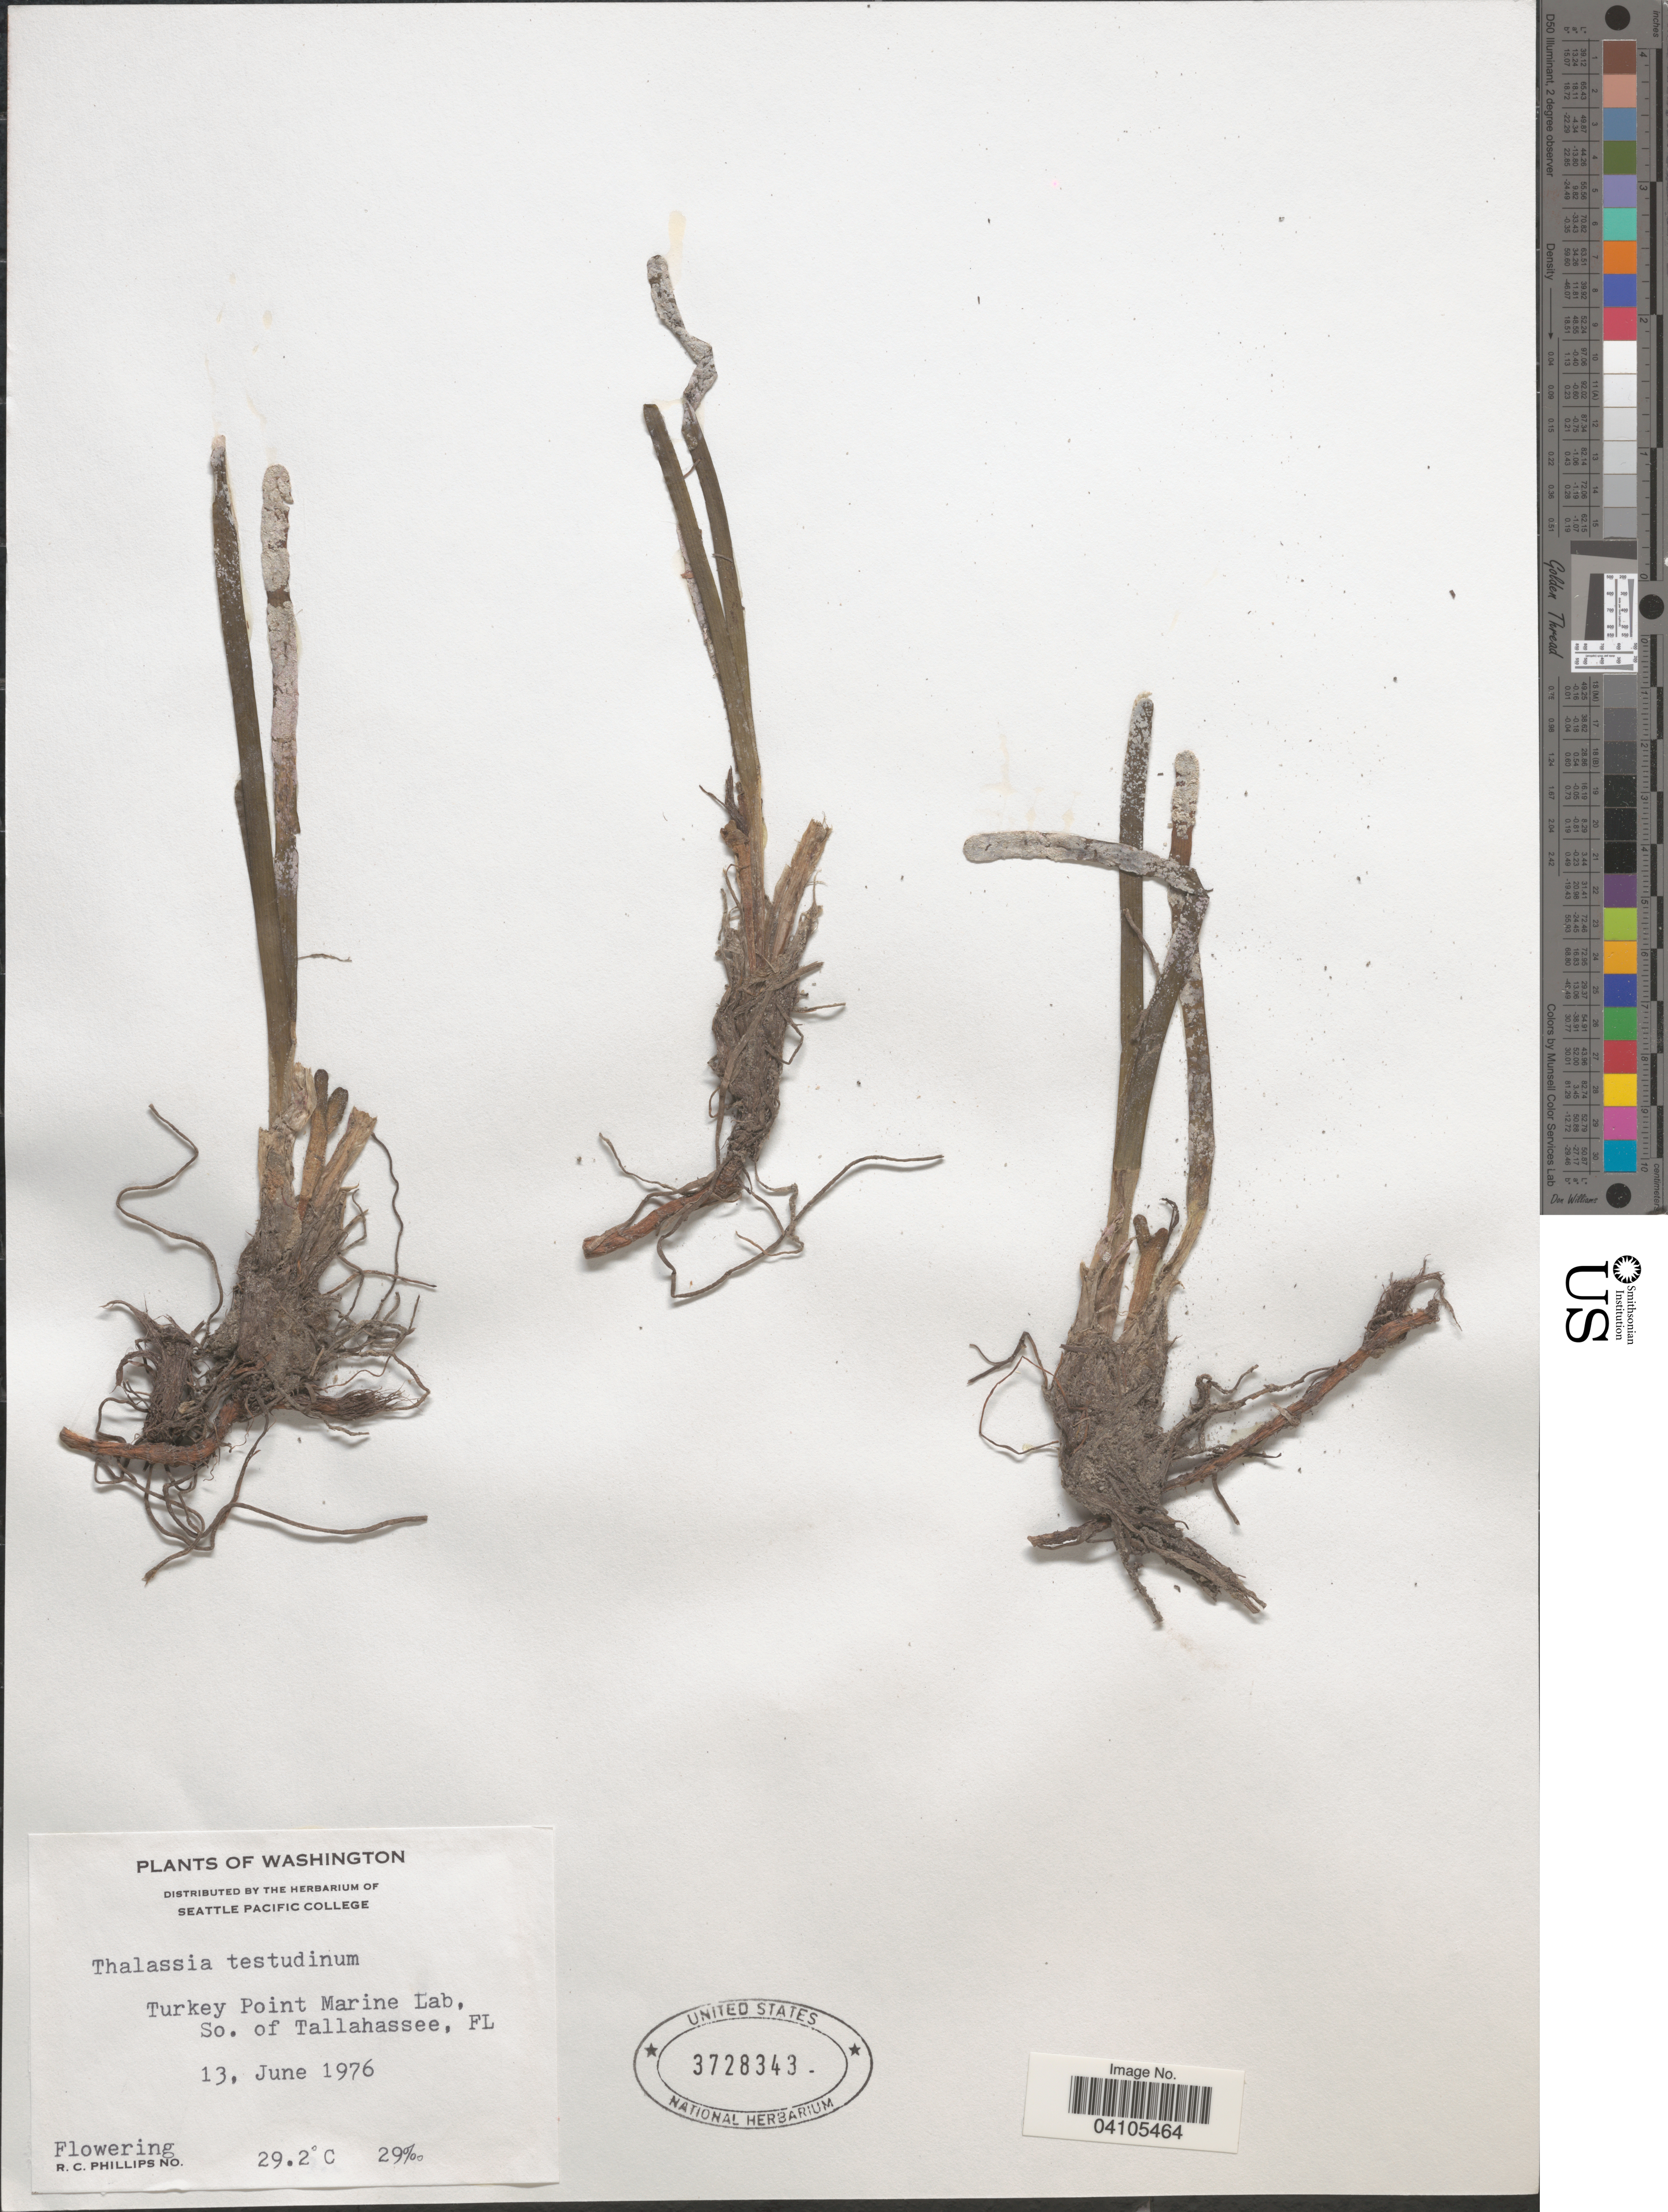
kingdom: Plantae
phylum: Tracheophyta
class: Liliopsida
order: Alismatales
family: Hydrocharitaceae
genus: Thalassia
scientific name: Thalassia testudinum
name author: Banks & Sol. ex K.D. Koenig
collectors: R. C. Phillips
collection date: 1976-06-13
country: United States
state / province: Florida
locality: Turkey Point Marine Lab, So. of Tallahassee.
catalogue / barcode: US 3728343